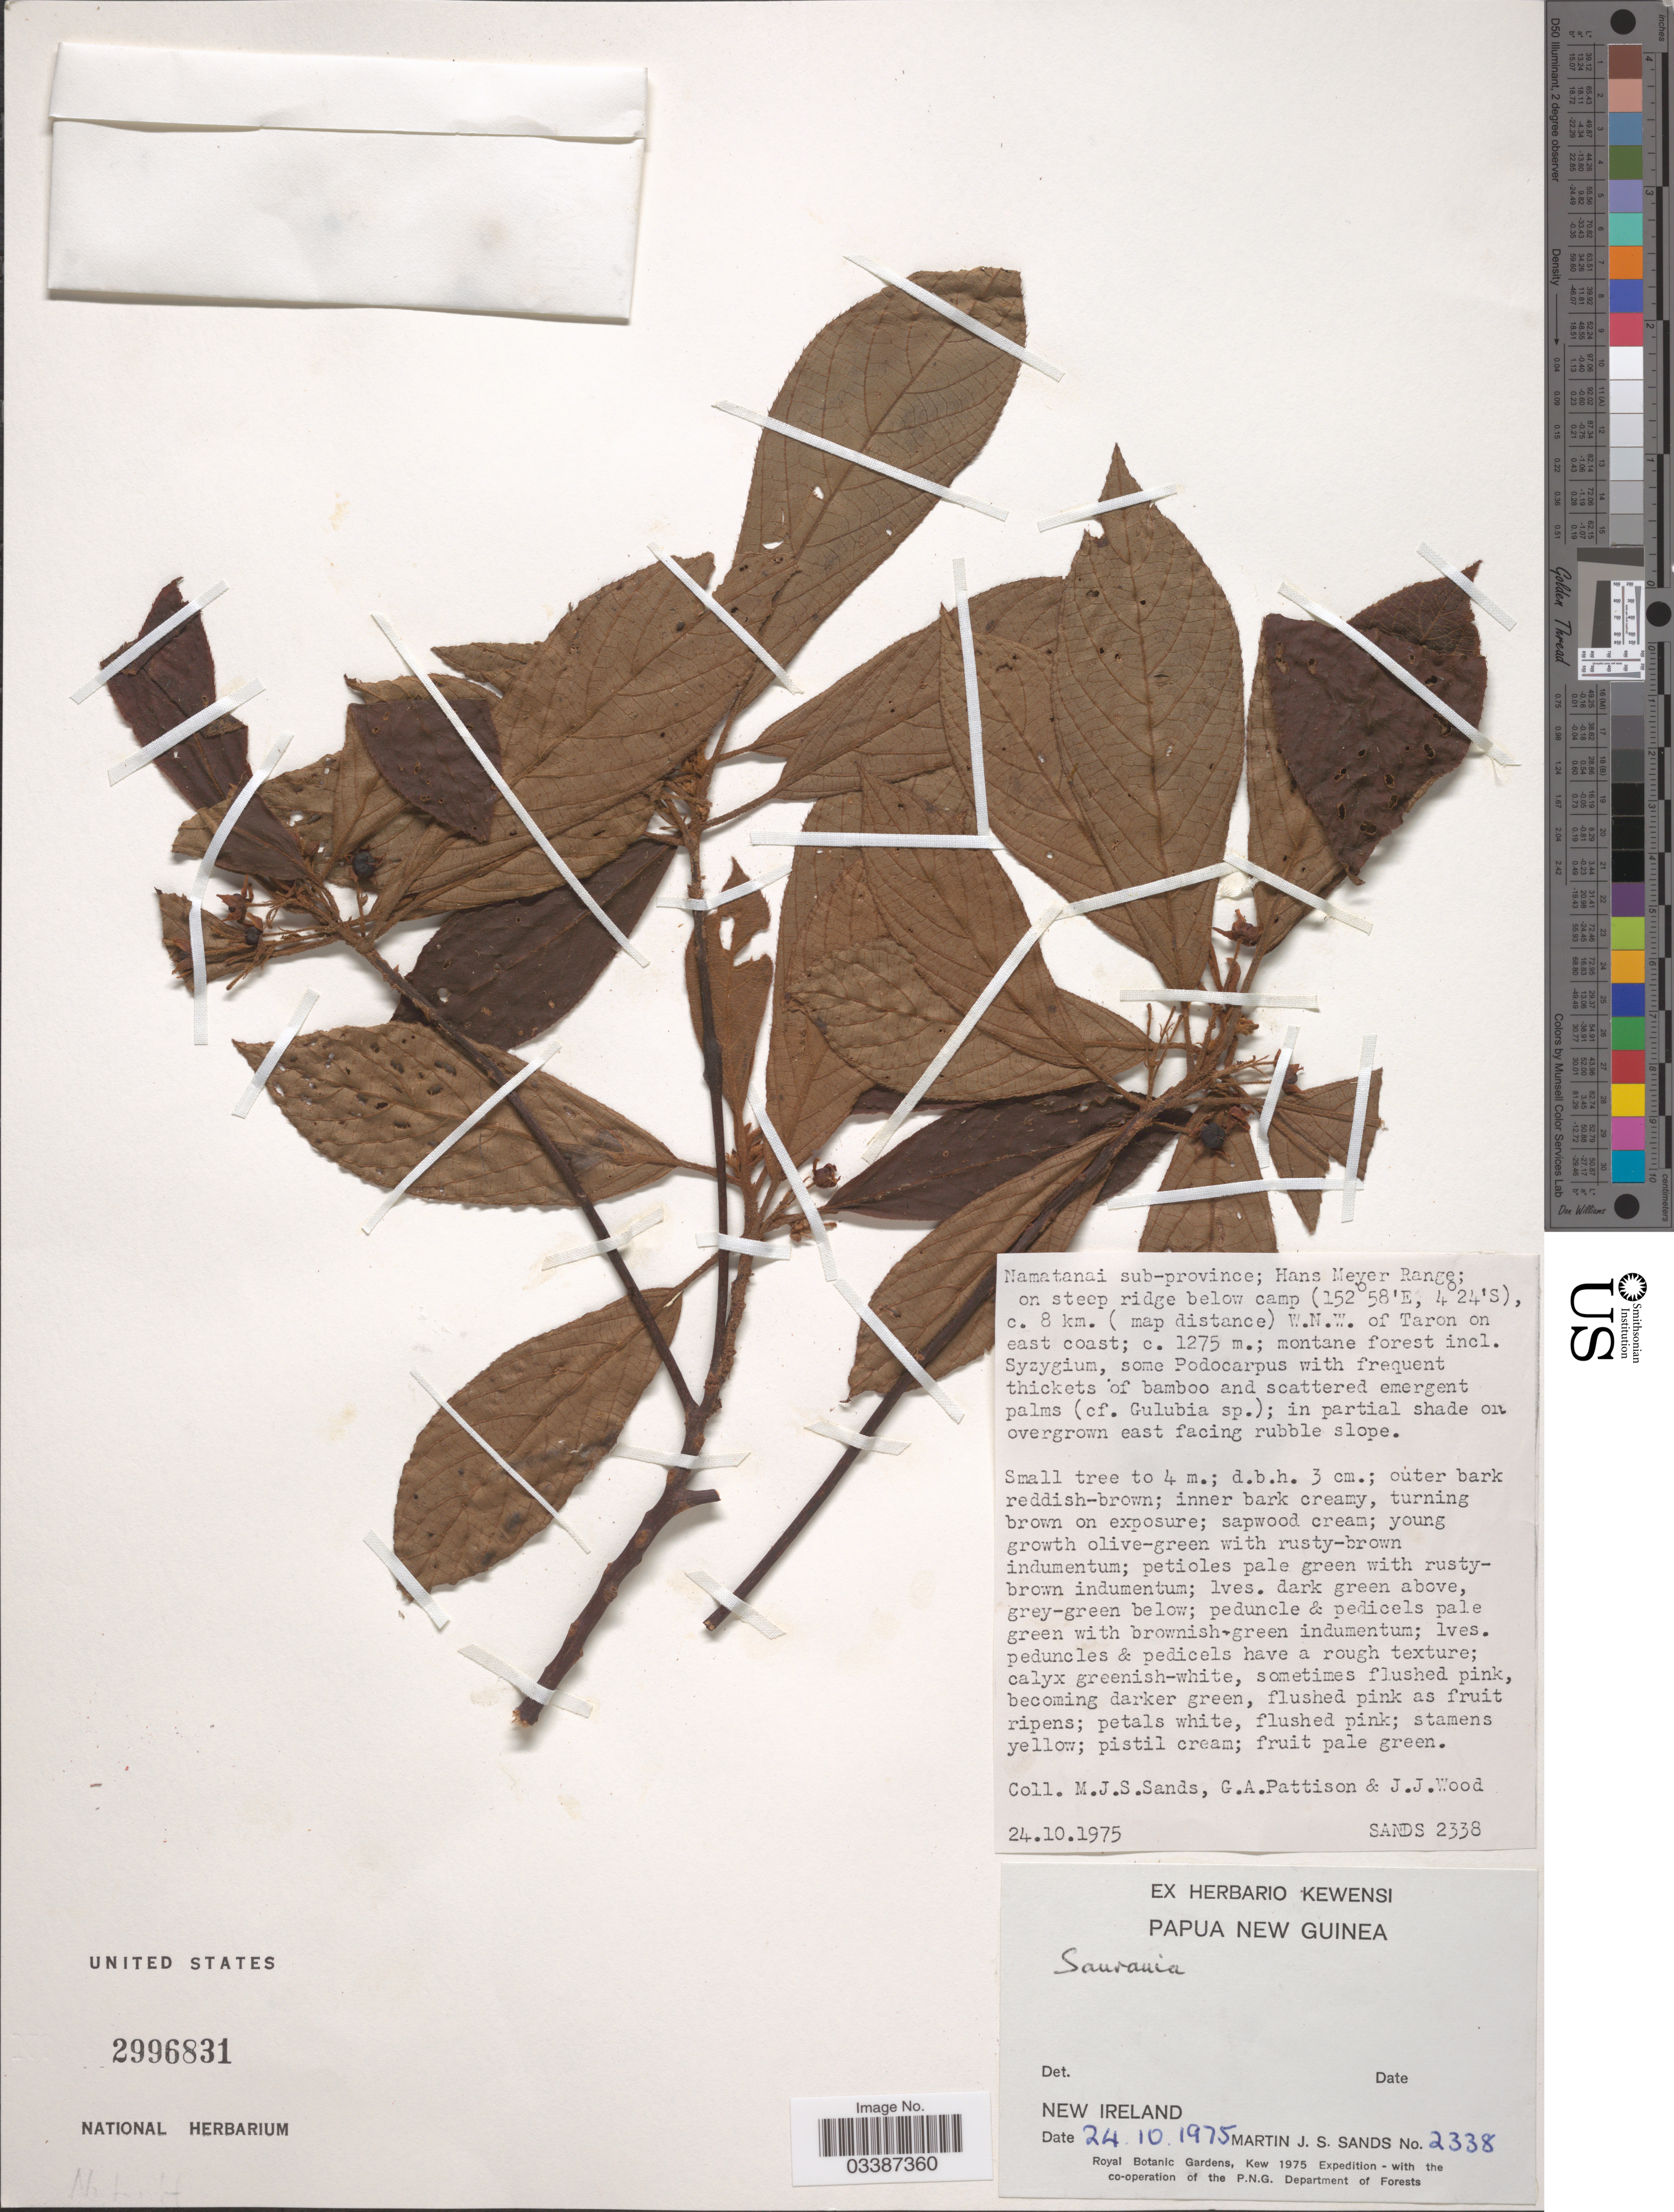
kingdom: Plantae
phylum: Tracheophyta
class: Magnoliopsida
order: Ericales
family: Actinidiaceae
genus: Saurauia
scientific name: Saurauia sp.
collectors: M. Sands, G. Pattison & J. Wood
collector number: SANDS 2338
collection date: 1975-10-24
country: Papua New Guinea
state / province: New Ireland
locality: Namatanai sub-province; Hans Meyer Range; on steep ridge below camp, c. 8 km. (map distance) W.N.W. of Taron on east coast.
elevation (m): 1275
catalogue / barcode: US 2996831